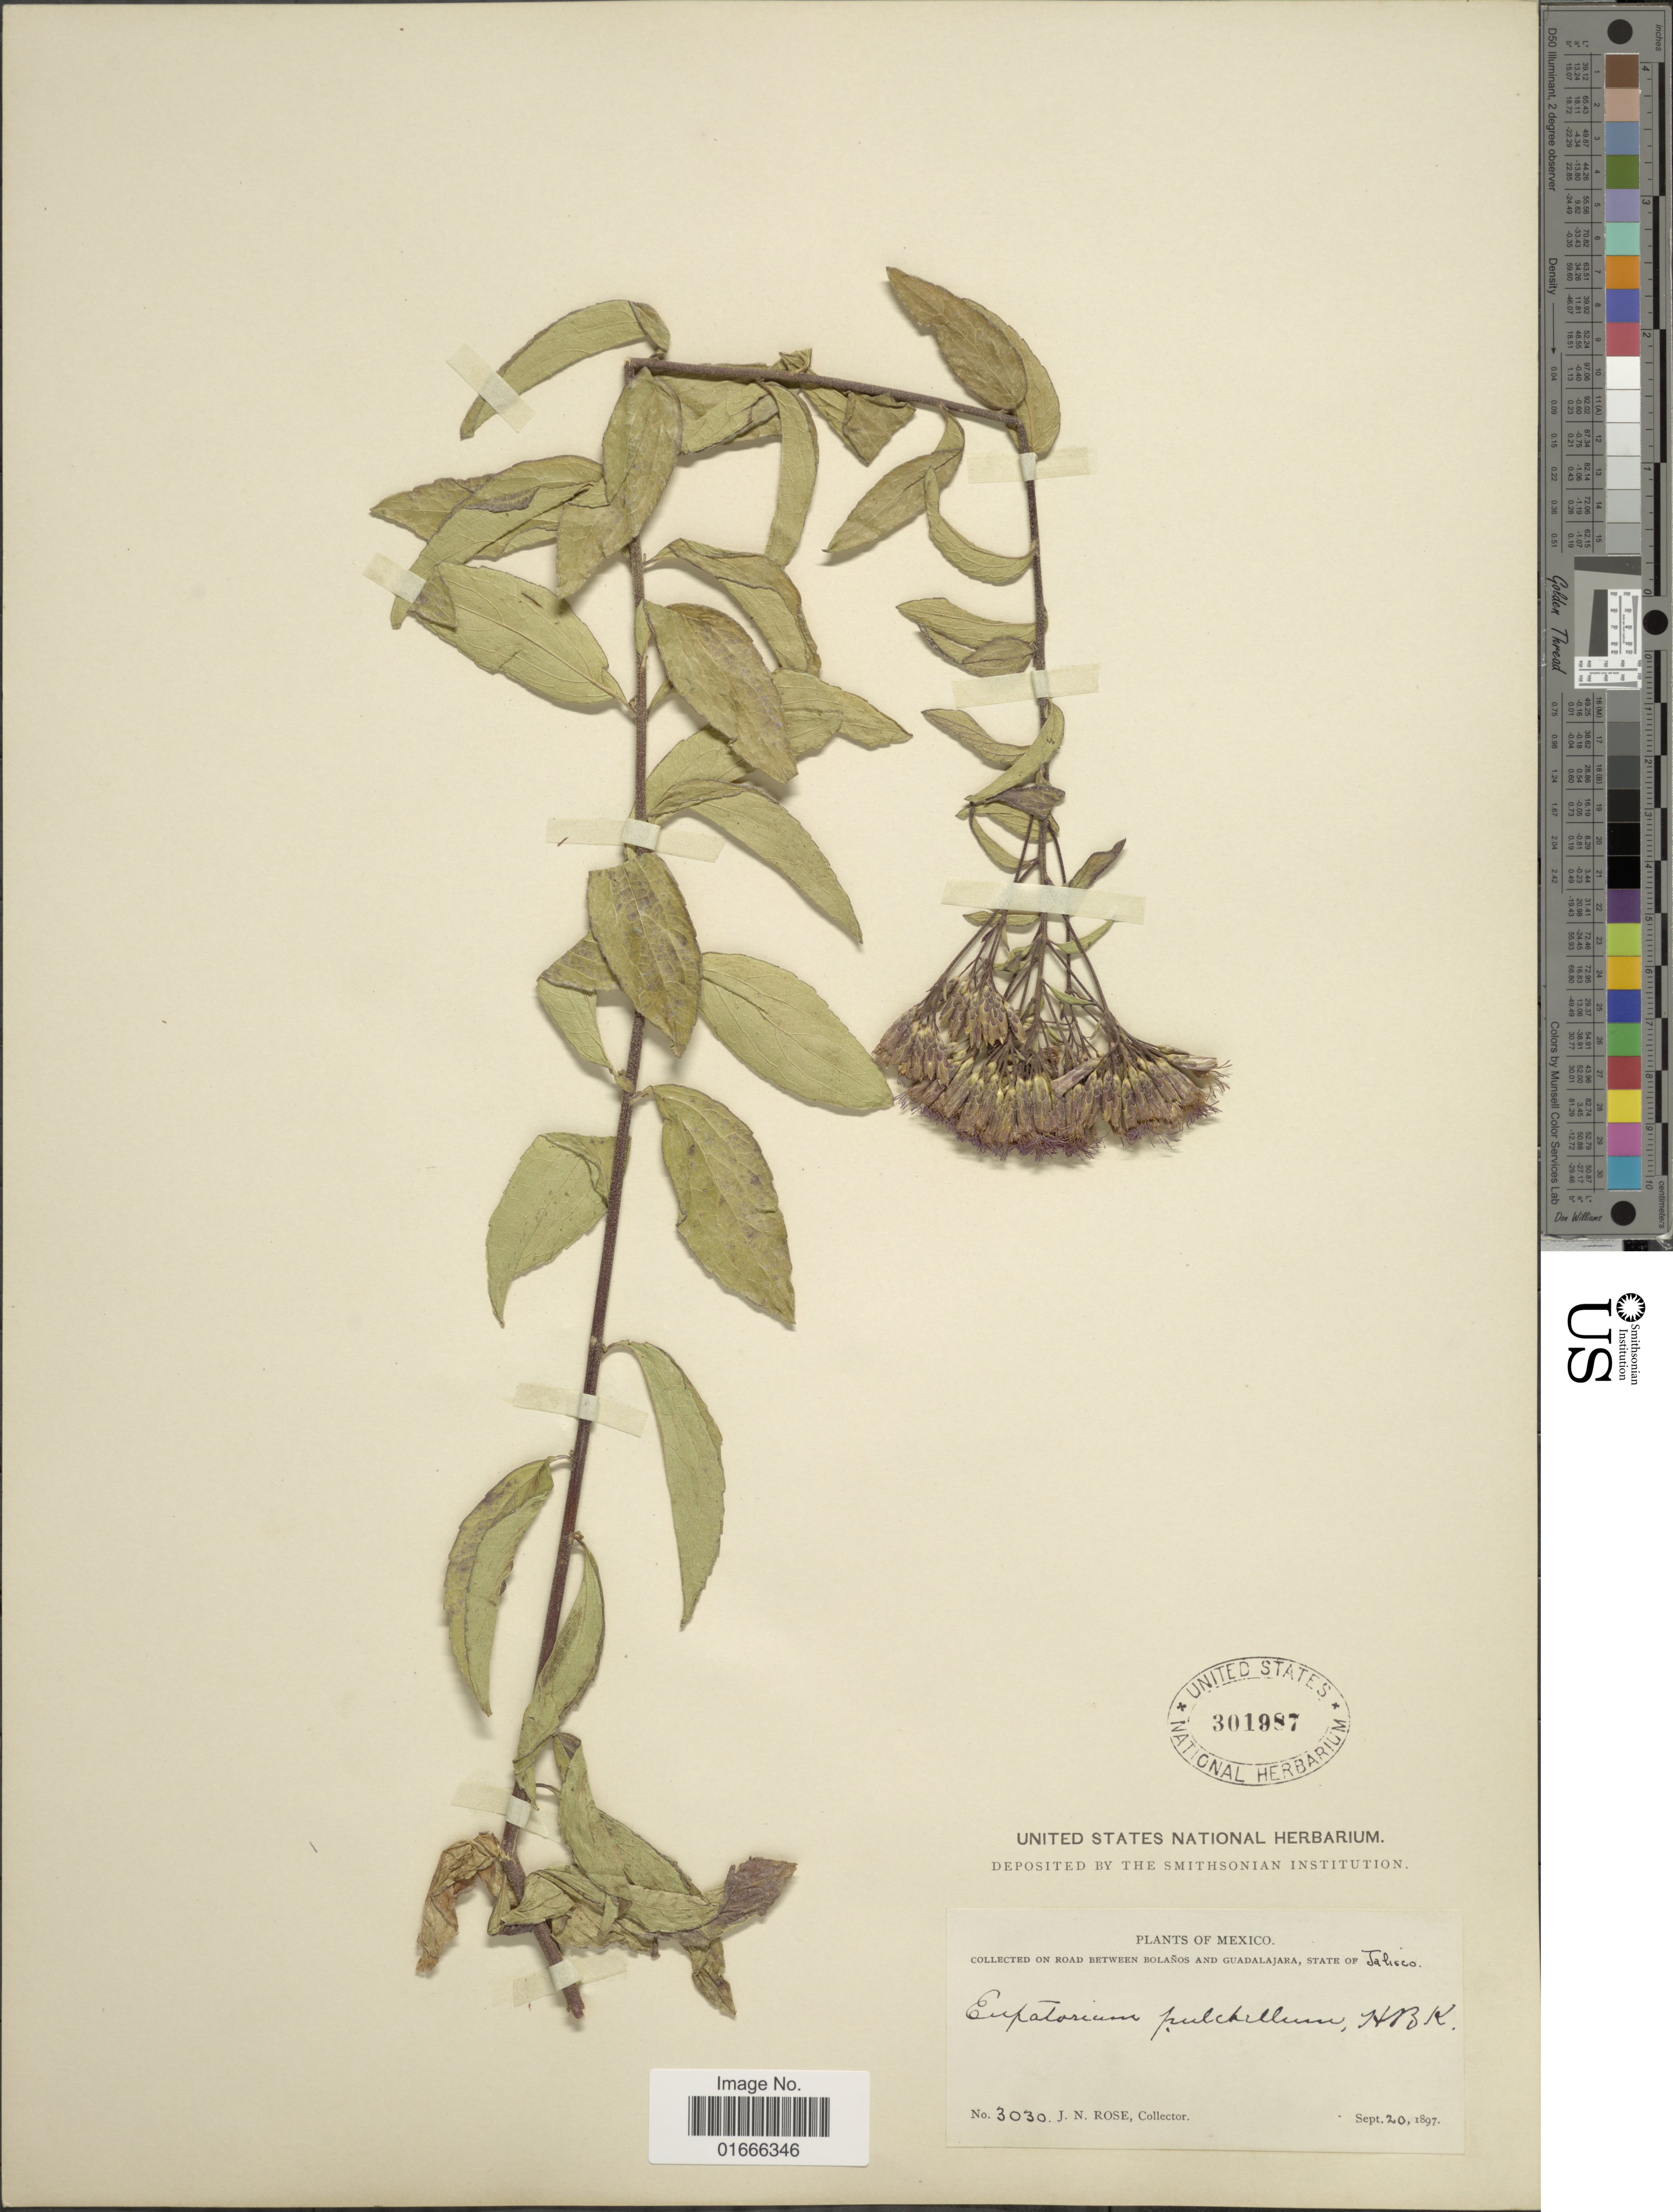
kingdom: Plantae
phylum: Tracheophyta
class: Magnoliopsida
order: Asterales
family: Asteraceae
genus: Chromolaena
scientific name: Chromolaena pulchella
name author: (Kunth) R.M. King & H. Rob.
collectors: J. N. Rose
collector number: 3030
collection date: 1897-09-20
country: Mexico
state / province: Jalisco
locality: On road between Bolanos and Guadalajara, state of Jalisco.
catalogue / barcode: US 301987